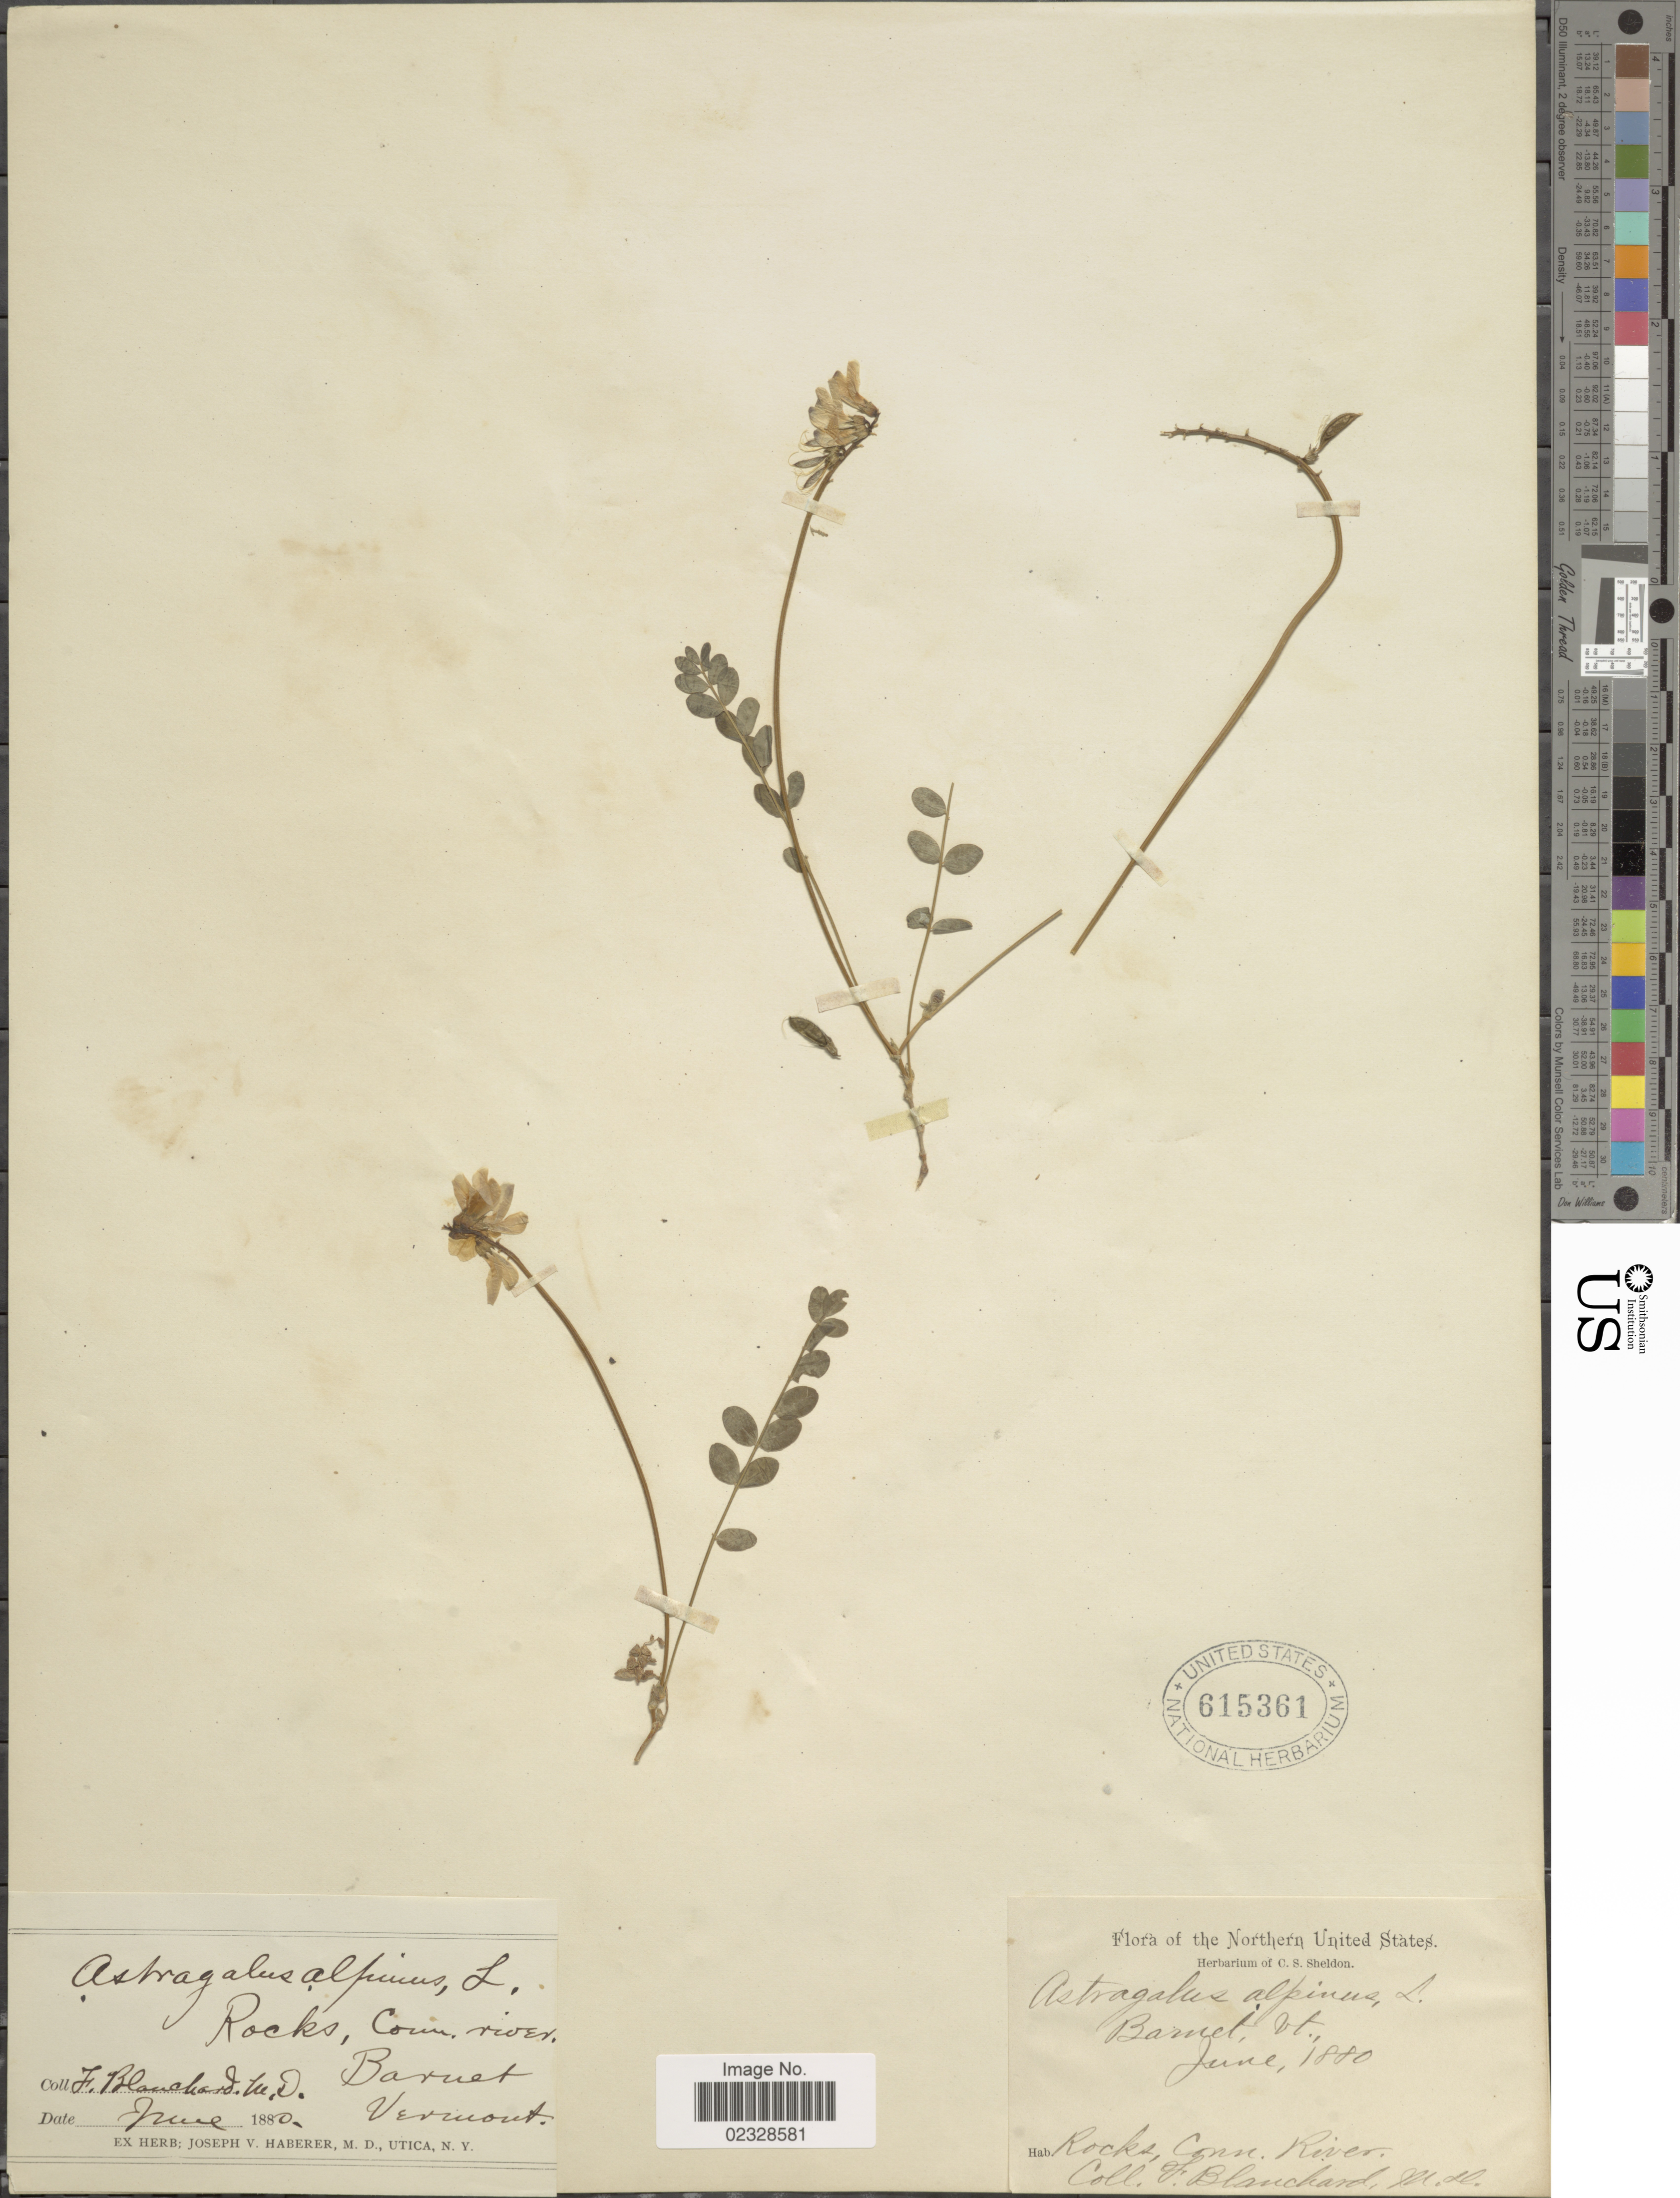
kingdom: Plantae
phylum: Tracheophyta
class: Magnoliopsida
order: Fabales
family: Fabaceae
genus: Astragalus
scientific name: Astragalus alpinus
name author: L.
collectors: F. Blanchard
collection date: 1880-06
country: United States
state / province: Vermont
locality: Rocks, Conn. river. Barnet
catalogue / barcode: US 615361